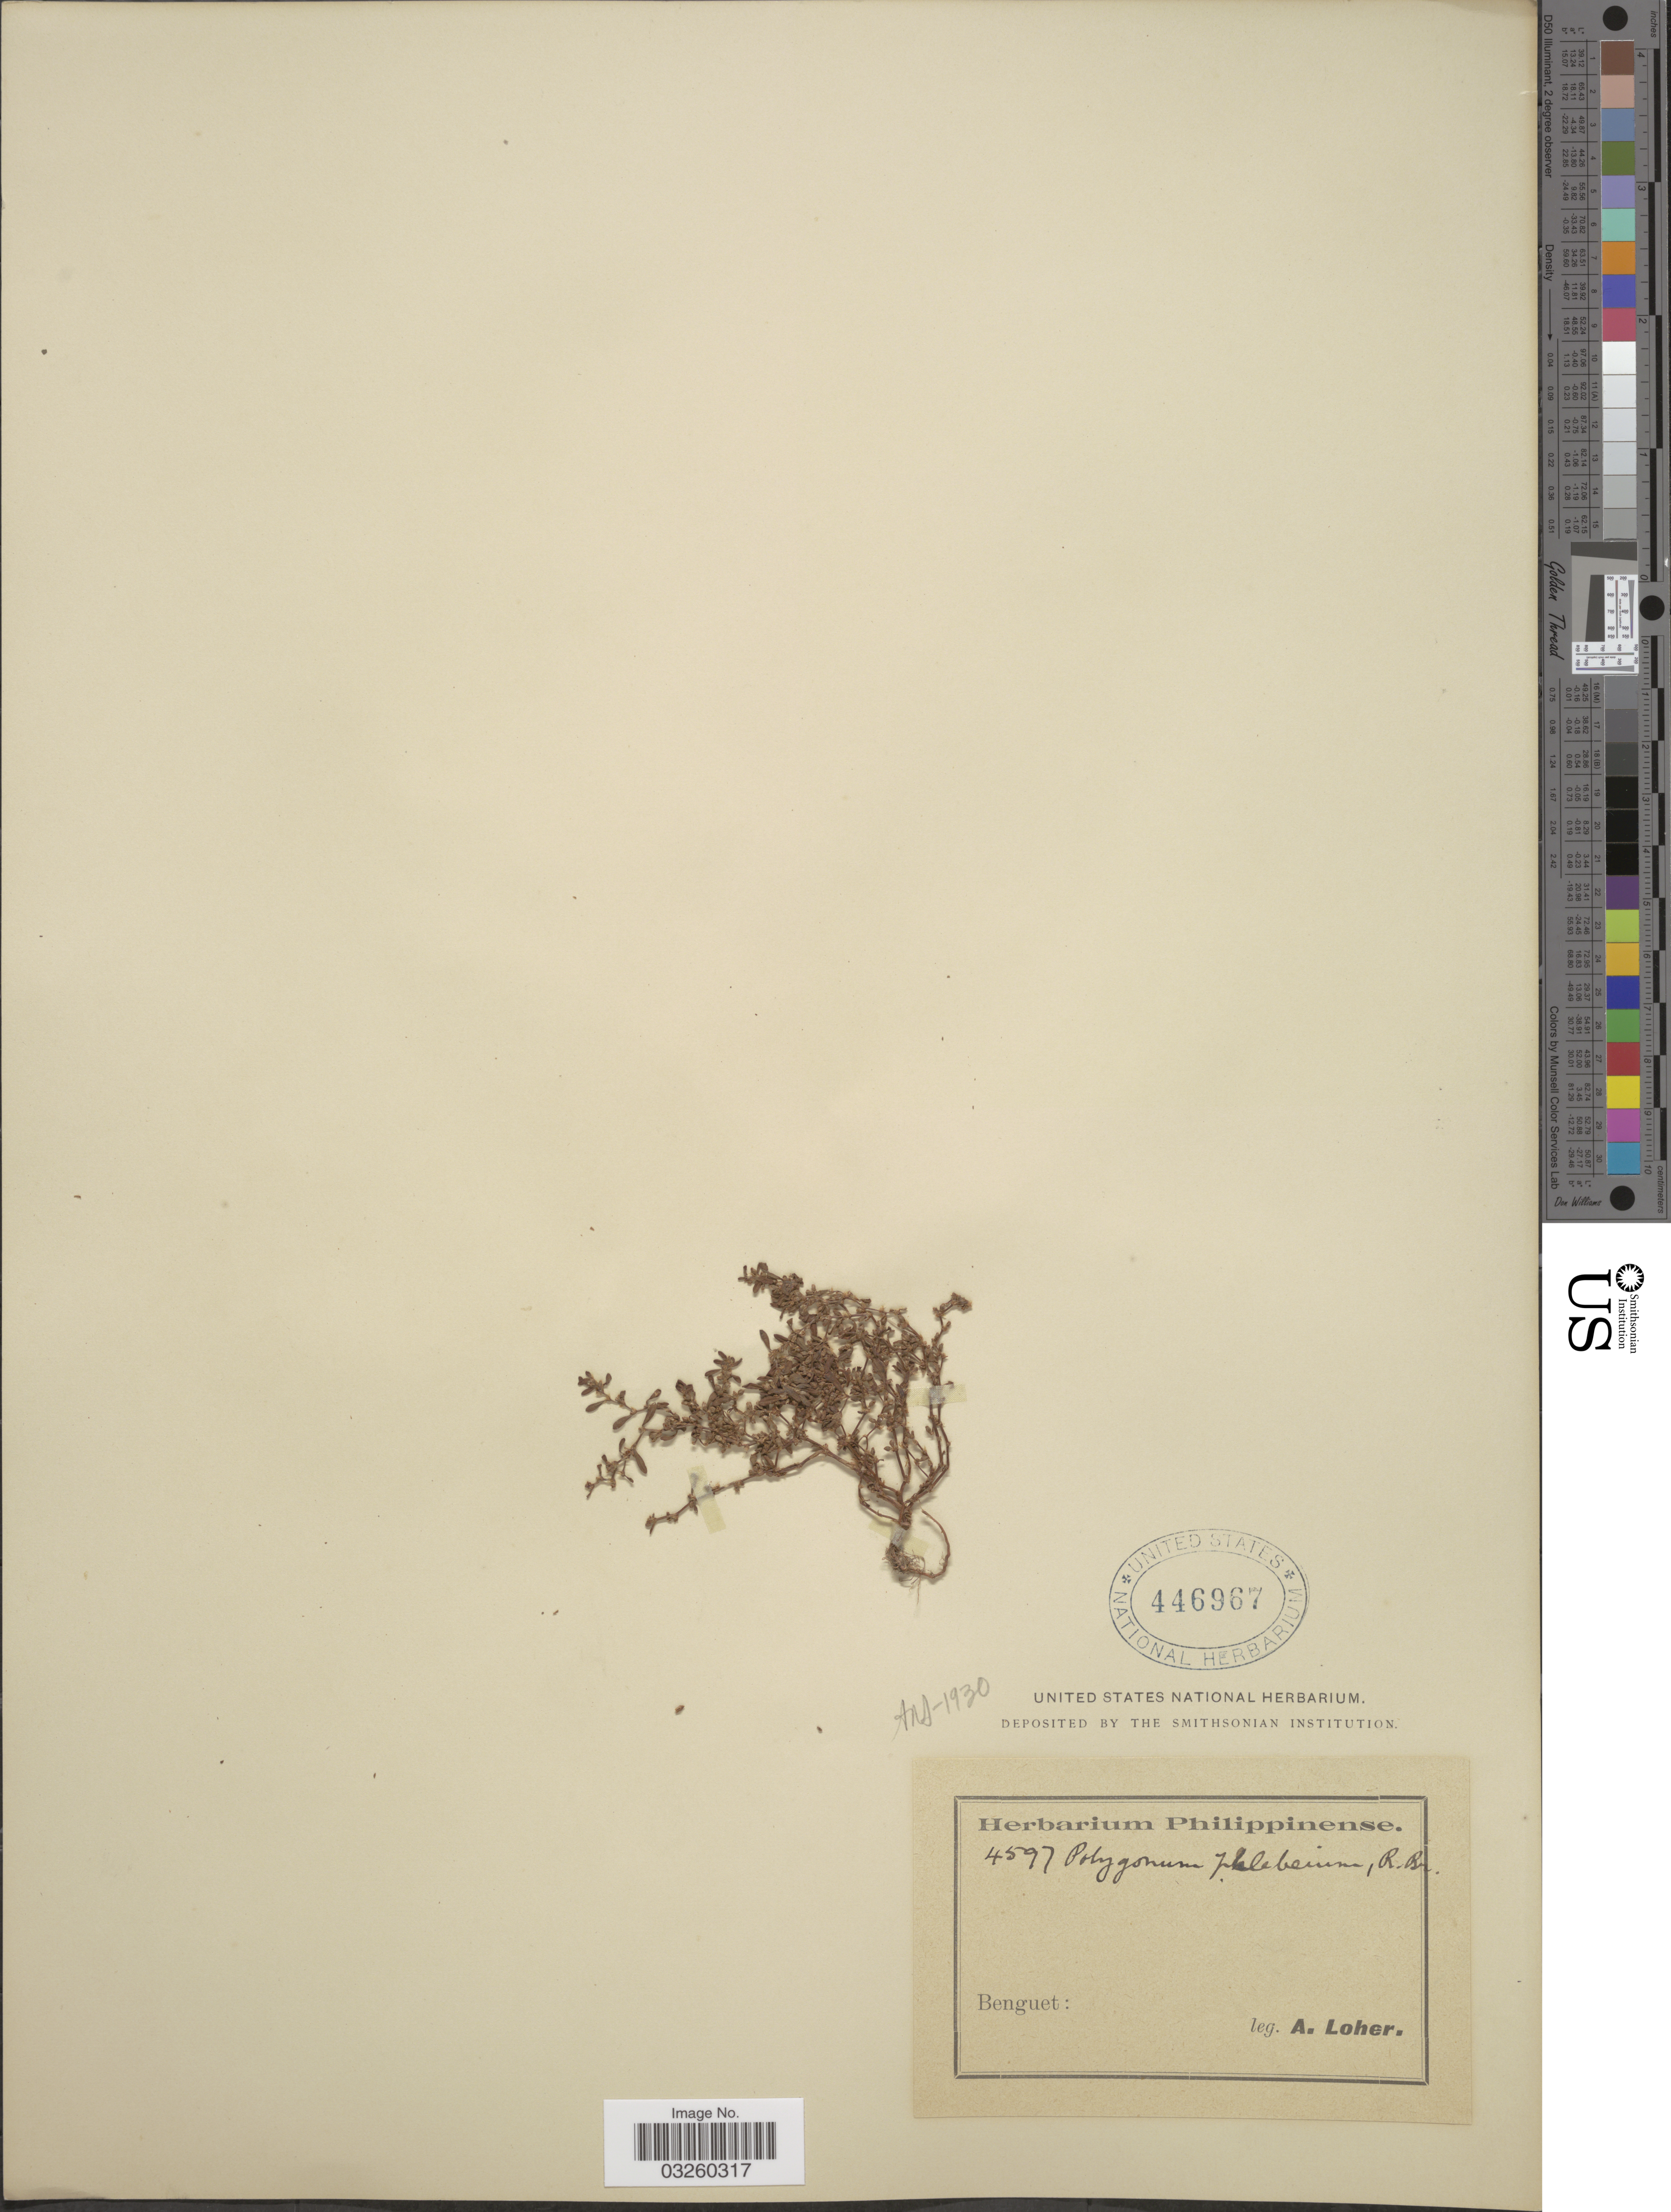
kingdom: Plantae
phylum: Tracheophyta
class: Magnoliopsida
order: Caryophyllales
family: Polygonaceae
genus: Polygonum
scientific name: Polygonum plebeium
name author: R. Br.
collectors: A. Loher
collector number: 4597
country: Philippines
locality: Benguet.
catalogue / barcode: US 446967